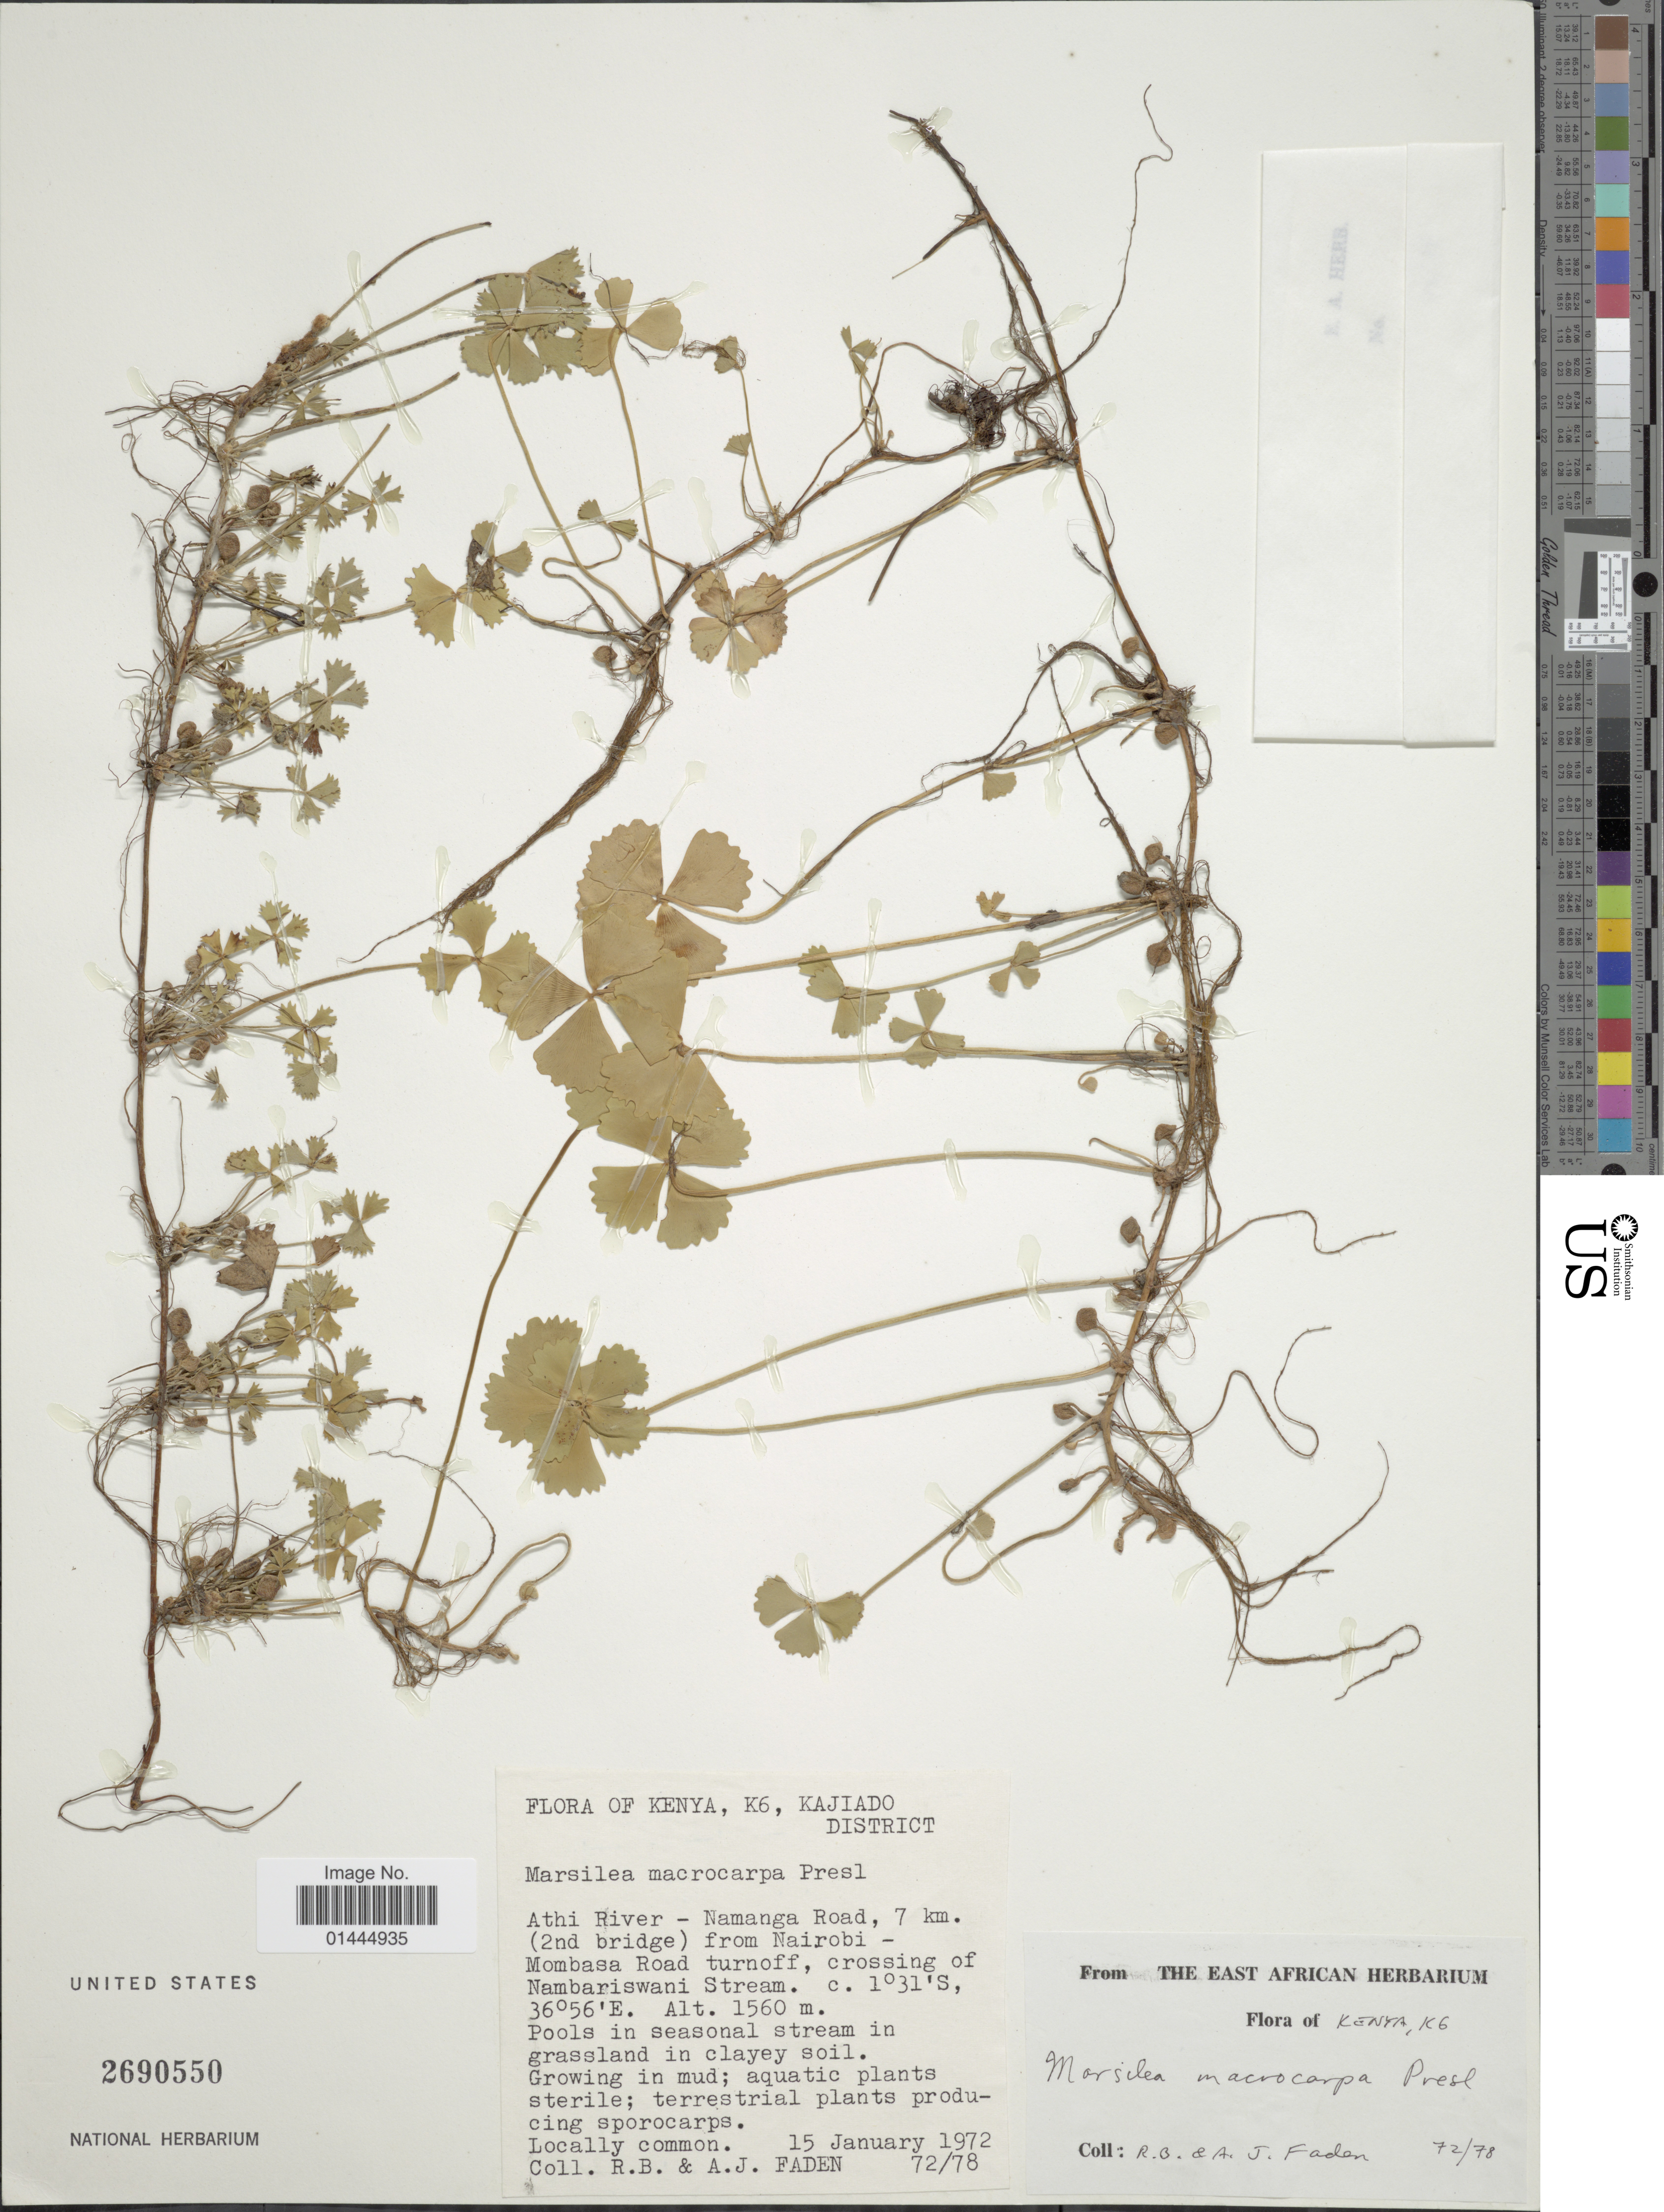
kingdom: Plantae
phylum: Tracheophyta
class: Polypodiopsida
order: Salviniales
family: Marsileaceae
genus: Marsilea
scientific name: Marsilea macrocarpa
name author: C. Presl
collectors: R. B. Faden & A. J. Faden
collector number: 72/78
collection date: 1972-01-15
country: Kenya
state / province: Kajiado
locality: K6, Athi River-Namanga Road, 7 km. (2nd bridge) from Nairobi-Mombasa Road turnoff, crossing of Nambariswani Stream.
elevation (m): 1560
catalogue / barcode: US 2690550